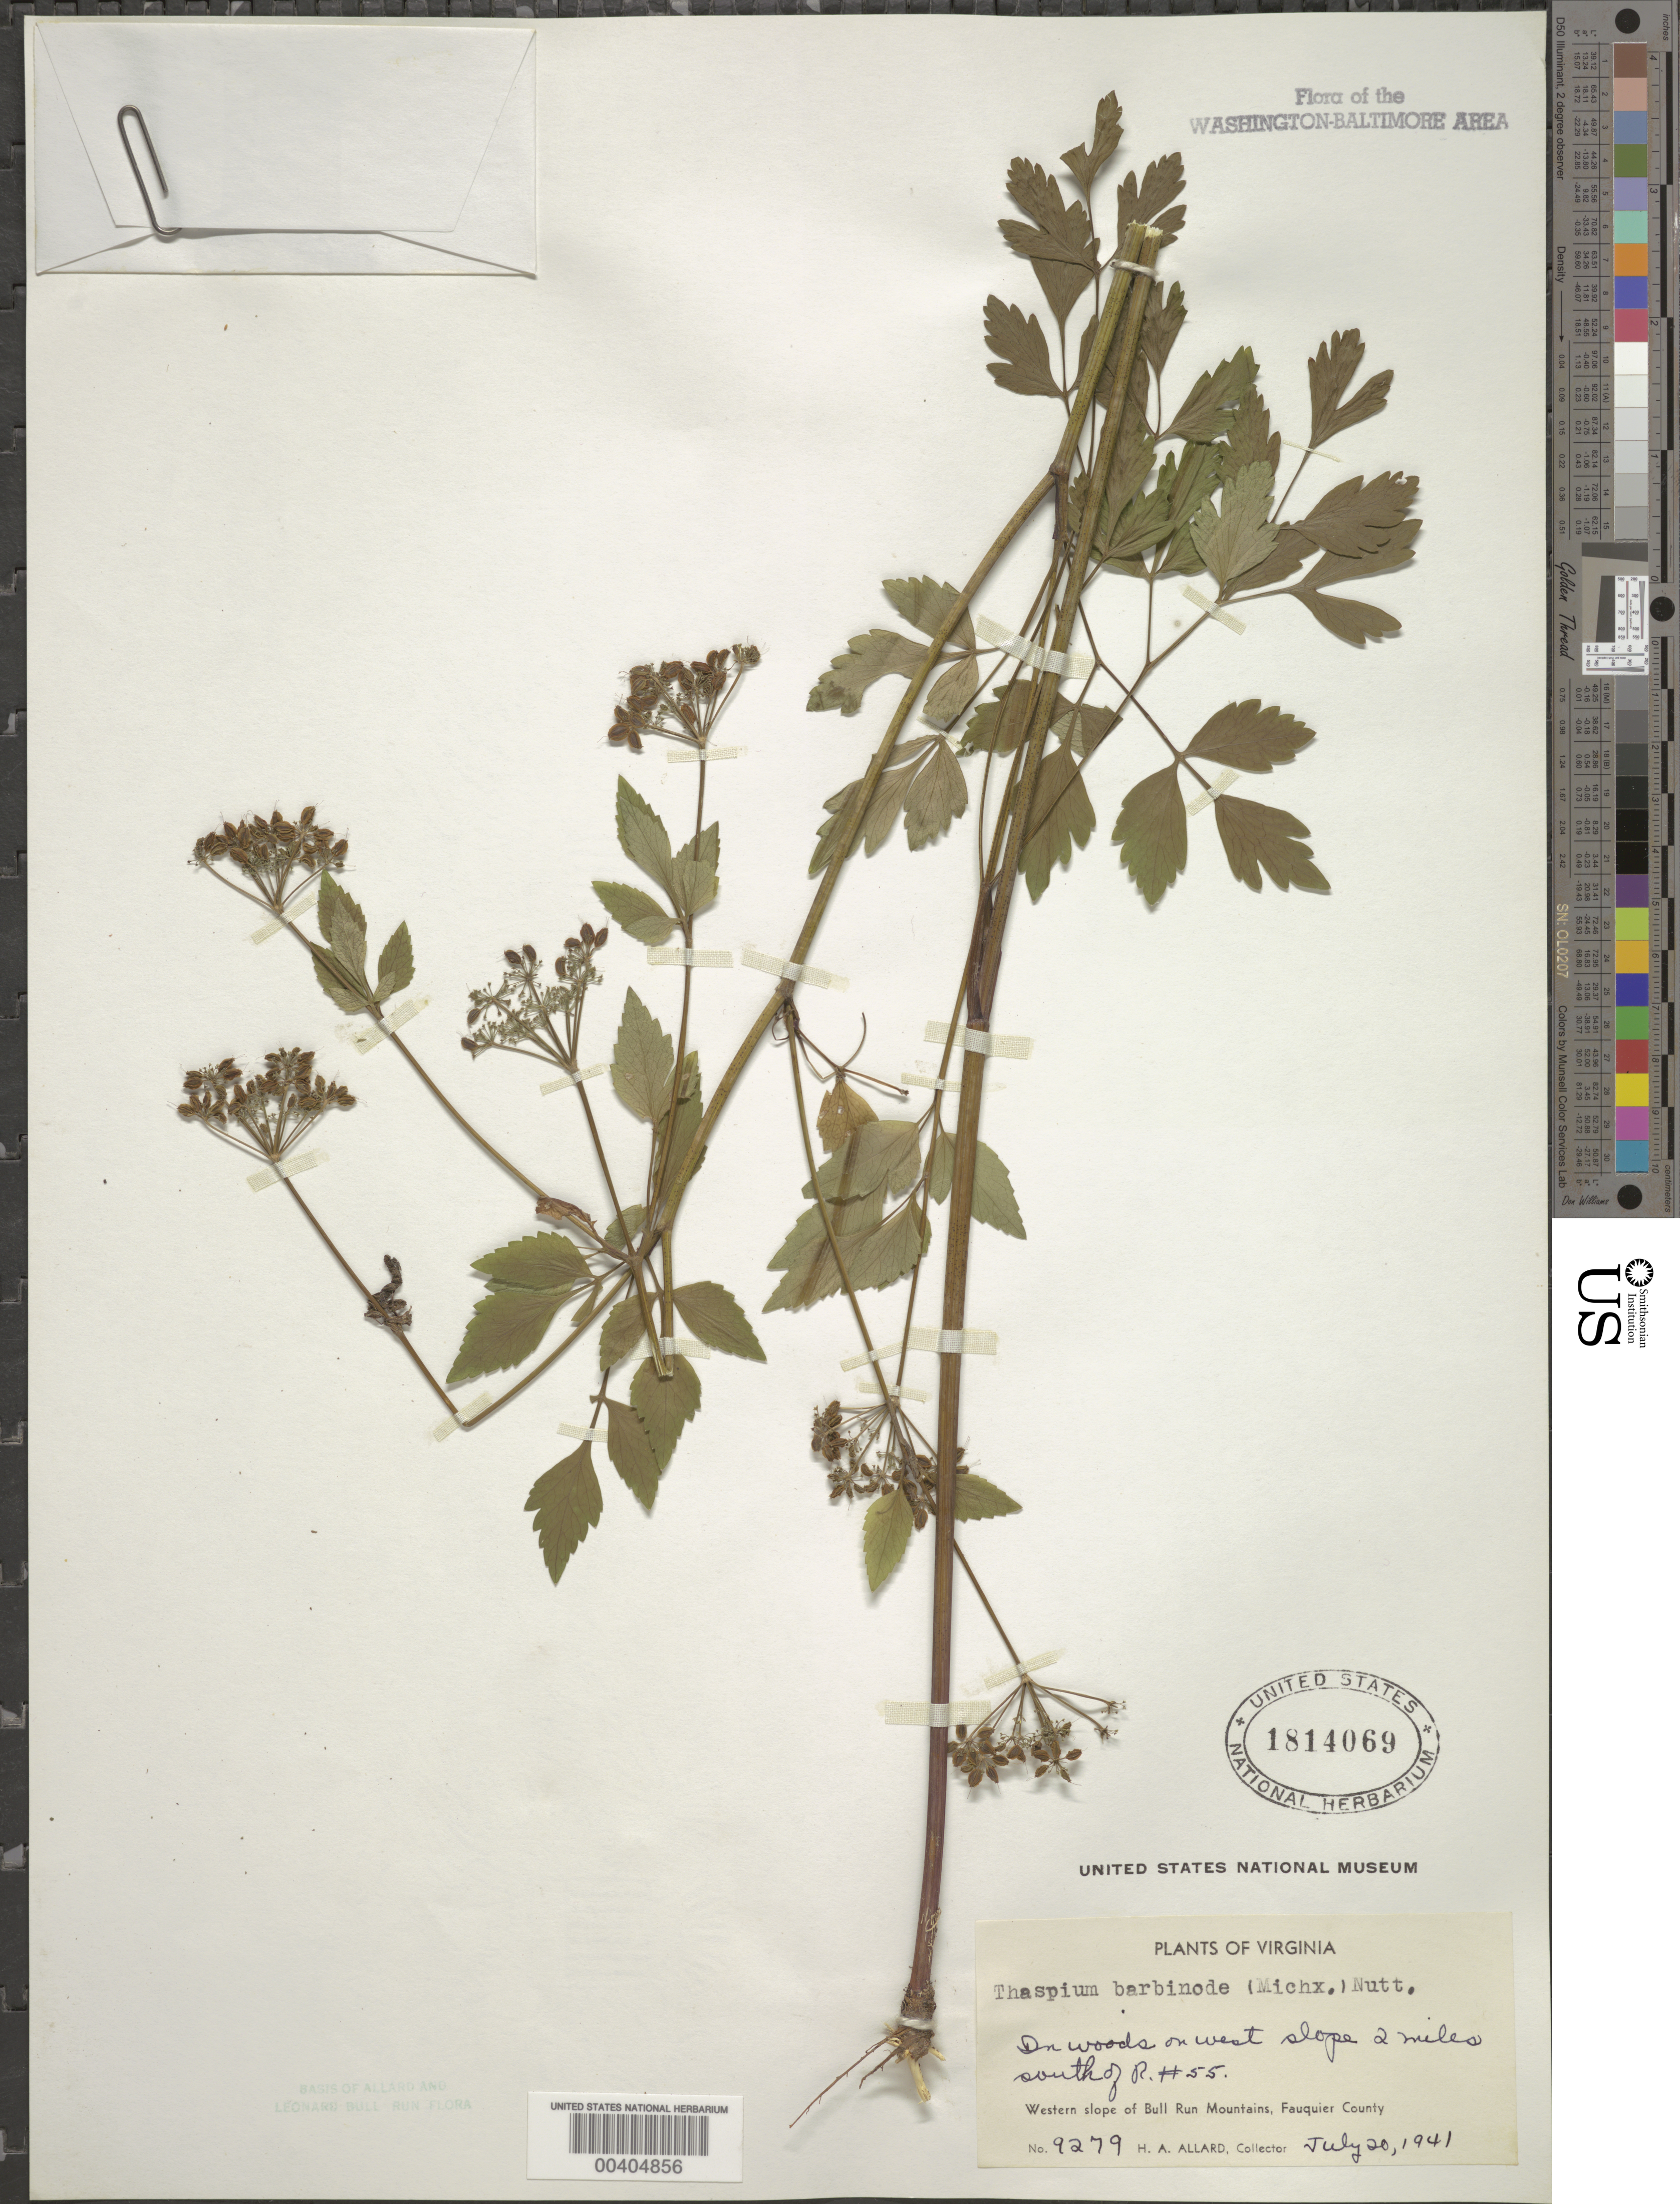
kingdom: Plantae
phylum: Tracheophyta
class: Magnoliopsida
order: Apiales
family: Apiaceae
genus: Thaspium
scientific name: Thaspium barbinode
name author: (Michx.) Nutt.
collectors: H. A. Allard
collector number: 9279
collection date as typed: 20 Jul 1941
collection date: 1941-07-20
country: United States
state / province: Virginia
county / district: Fauquier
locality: South of Route 55 western slope of Bull Run Mts.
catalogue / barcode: US 1814069